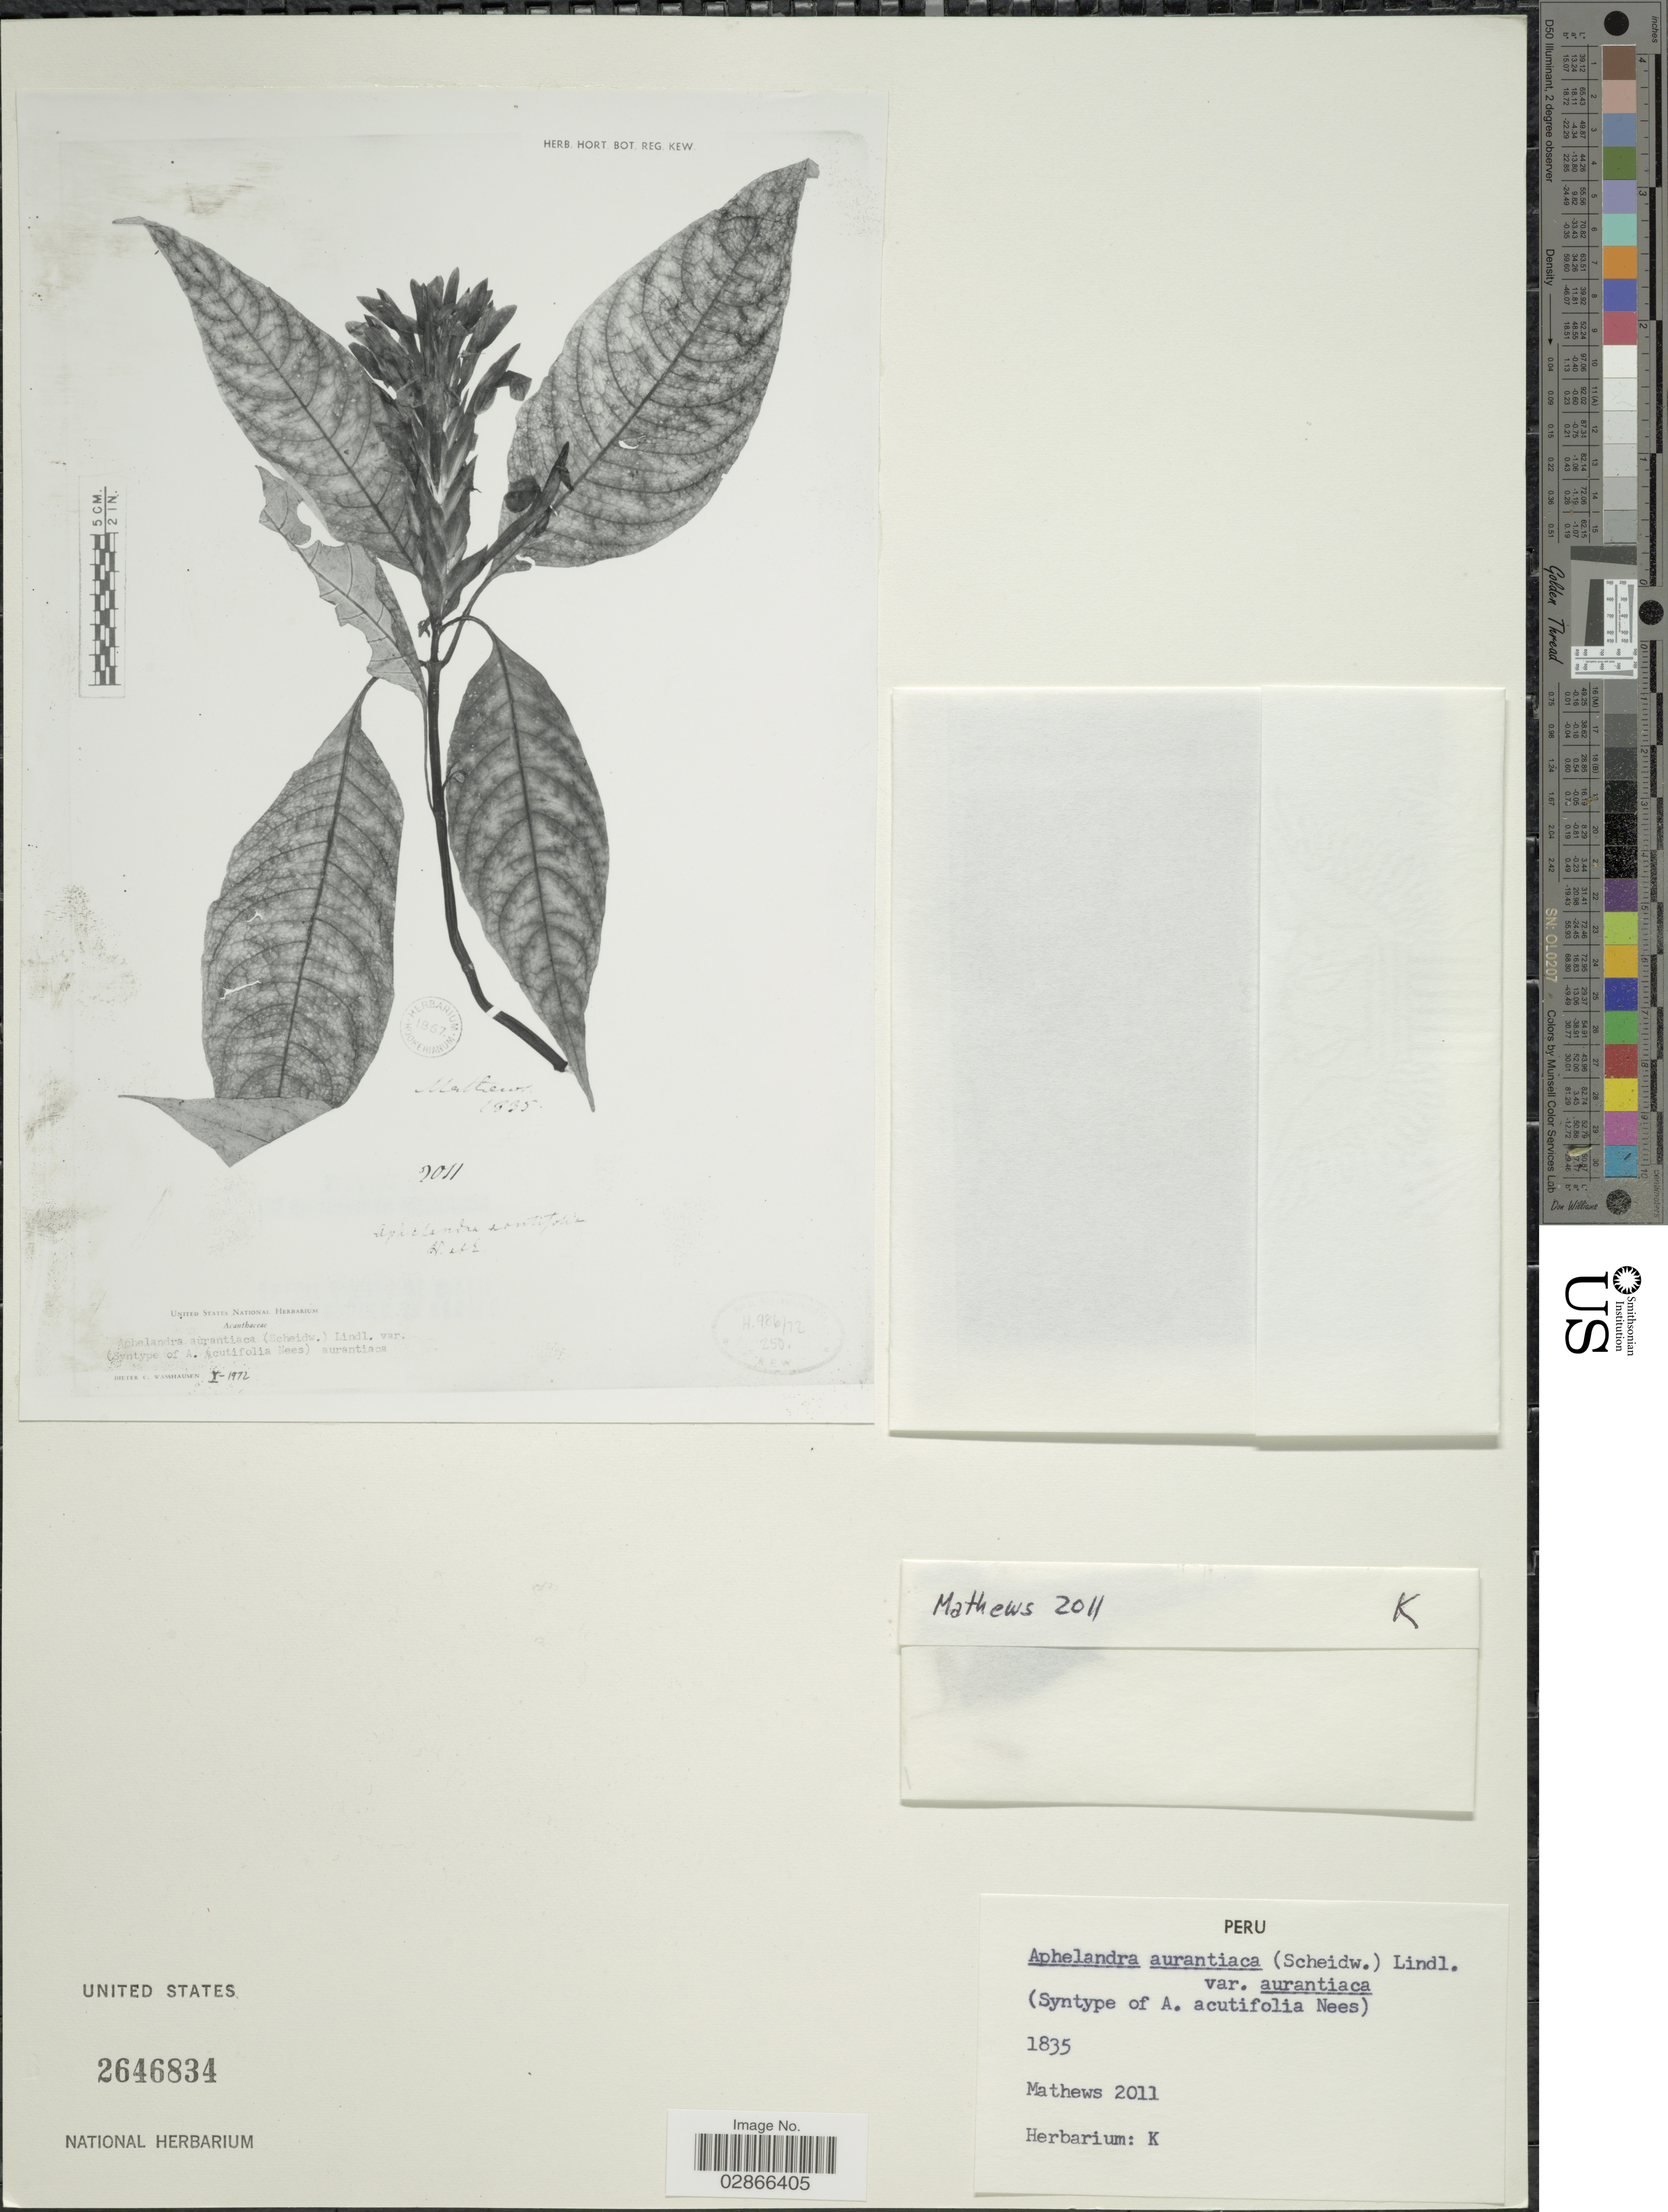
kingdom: Plantae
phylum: Tracheophyta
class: Magnoliopsida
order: Lamiales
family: Acanthaceae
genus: Aphelandra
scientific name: Aphelandra aurantiaca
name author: (Scheidw.) Lindl.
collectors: -- Mathews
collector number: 2011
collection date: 1835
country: Peru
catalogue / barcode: US 2646834